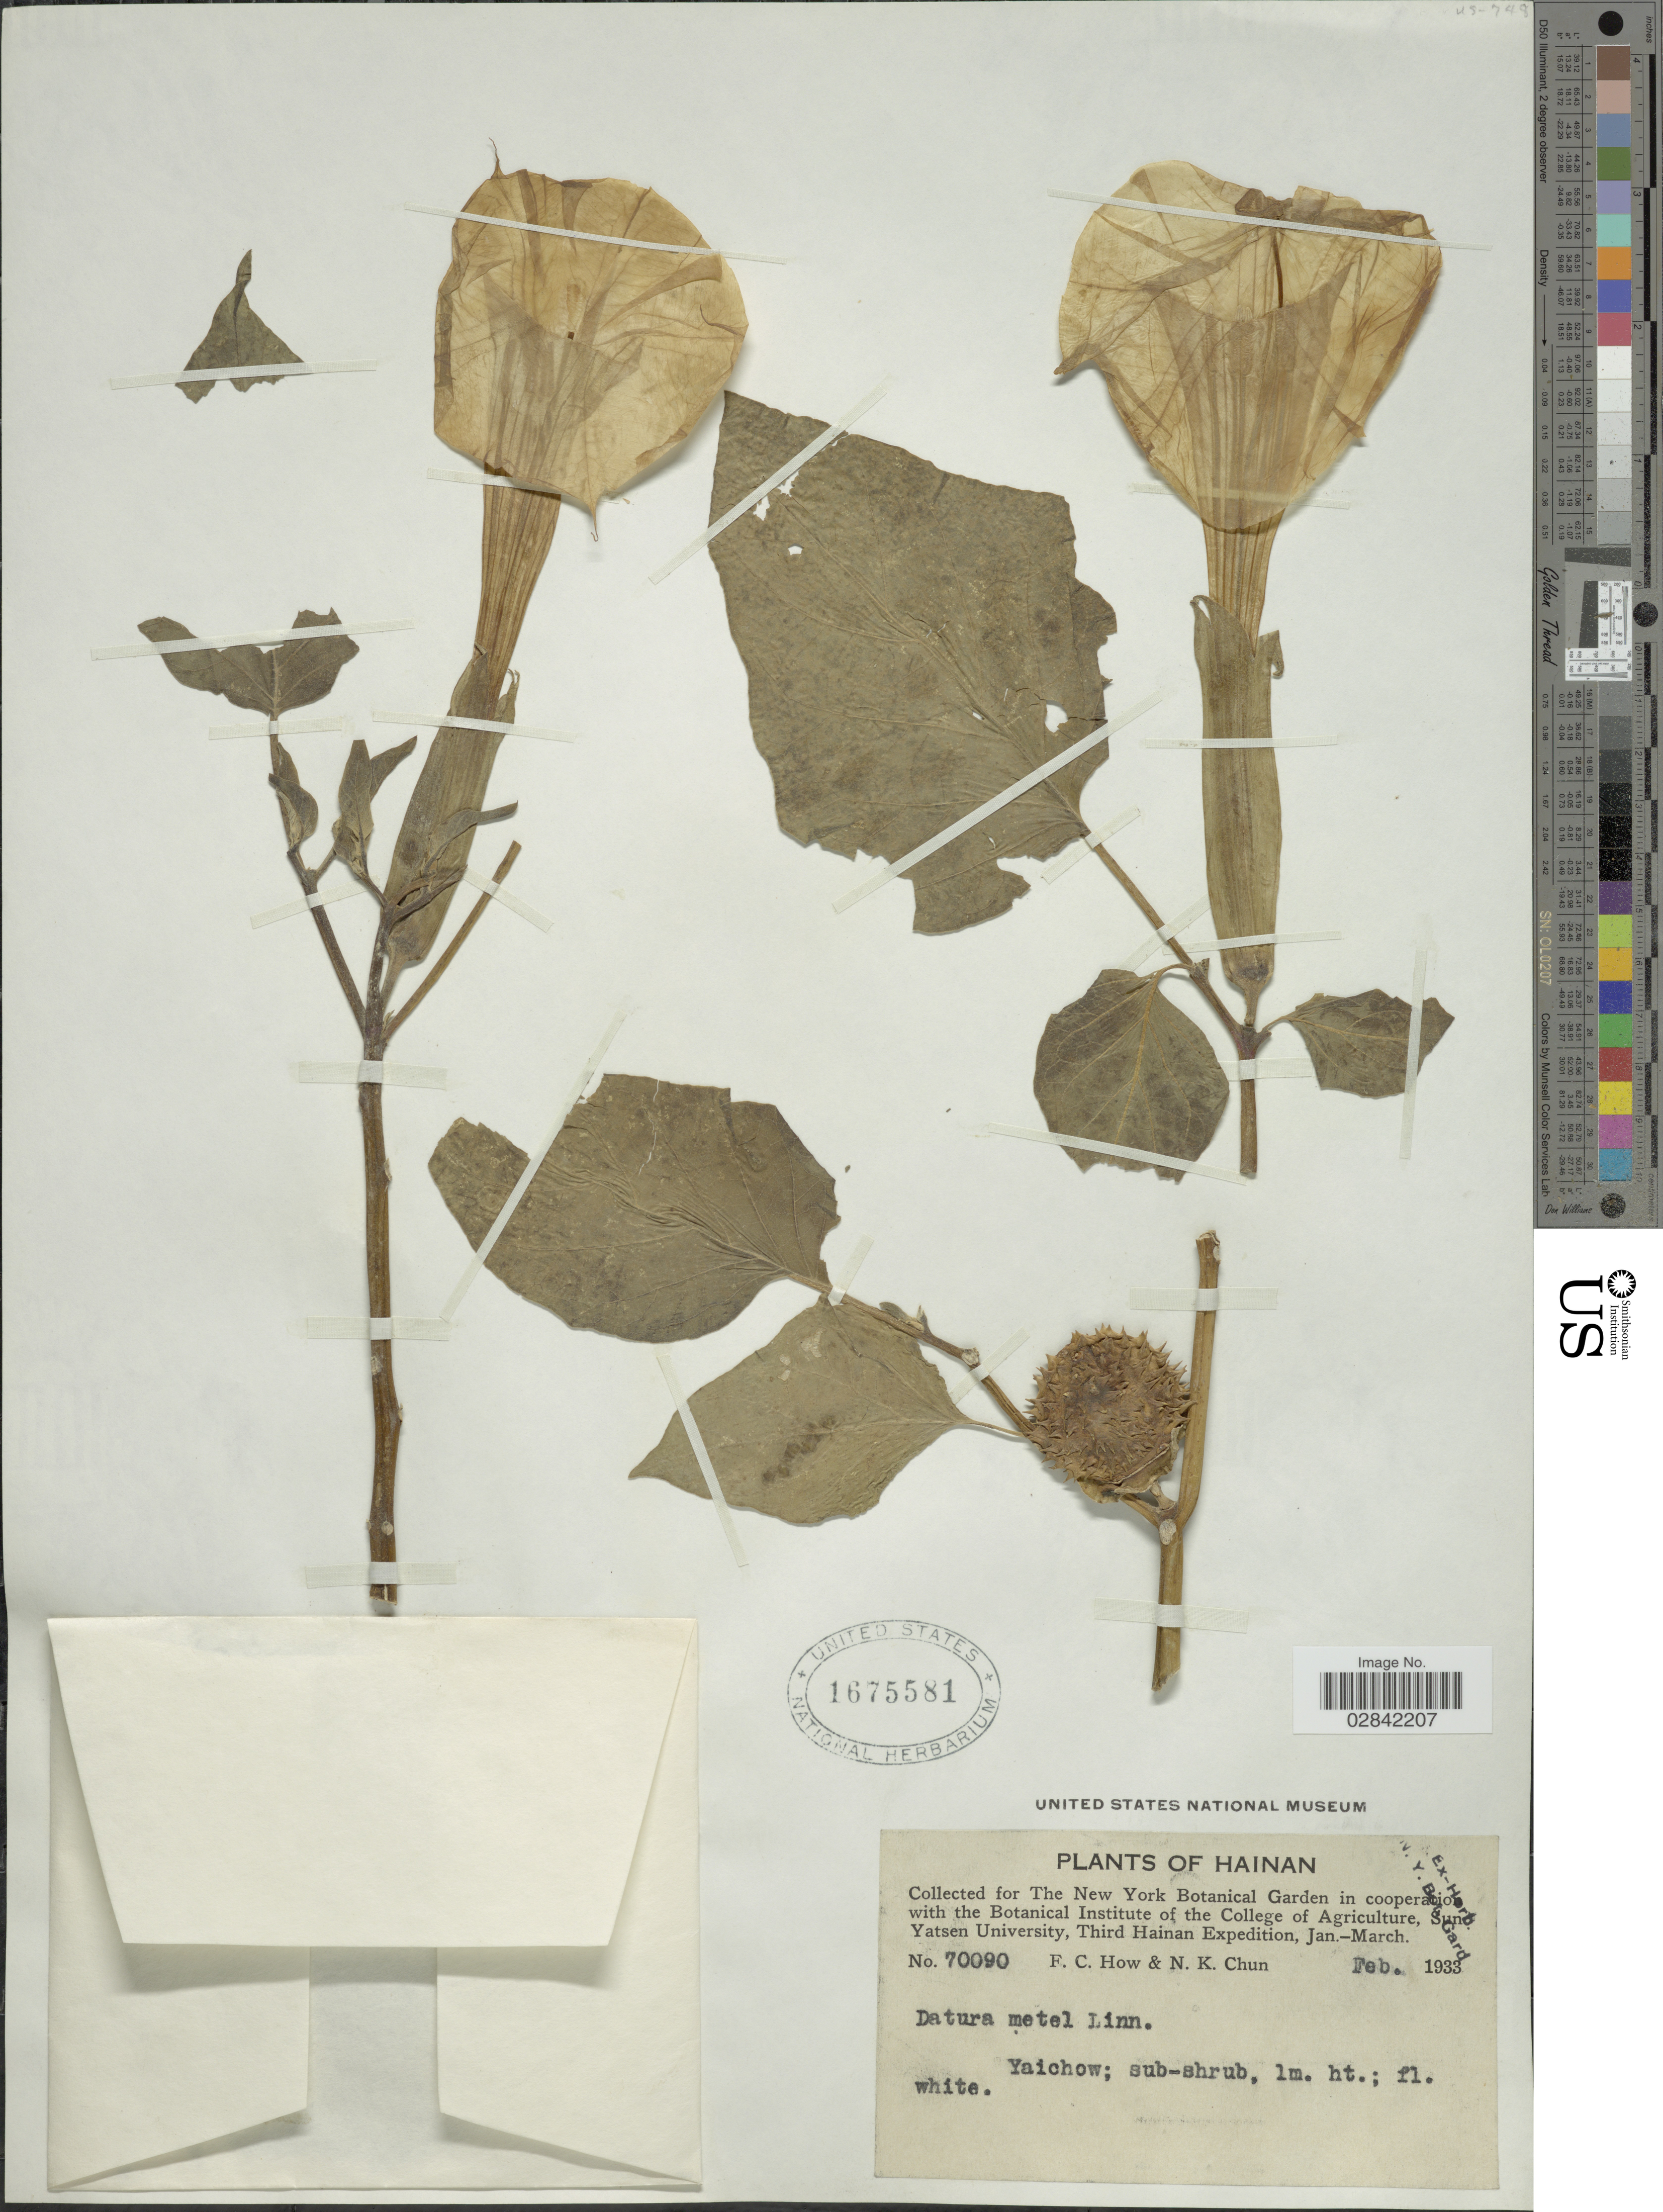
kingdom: Plantae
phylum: Tracheophyta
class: Magnoliopsida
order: Solanales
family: Solanaceae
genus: Datura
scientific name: Datura metel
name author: L.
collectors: F. C. How & N. K. Chun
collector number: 70090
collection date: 1933-02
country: China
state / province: Hainan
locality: Hainan, Yaichow.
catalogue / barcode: US 1675581